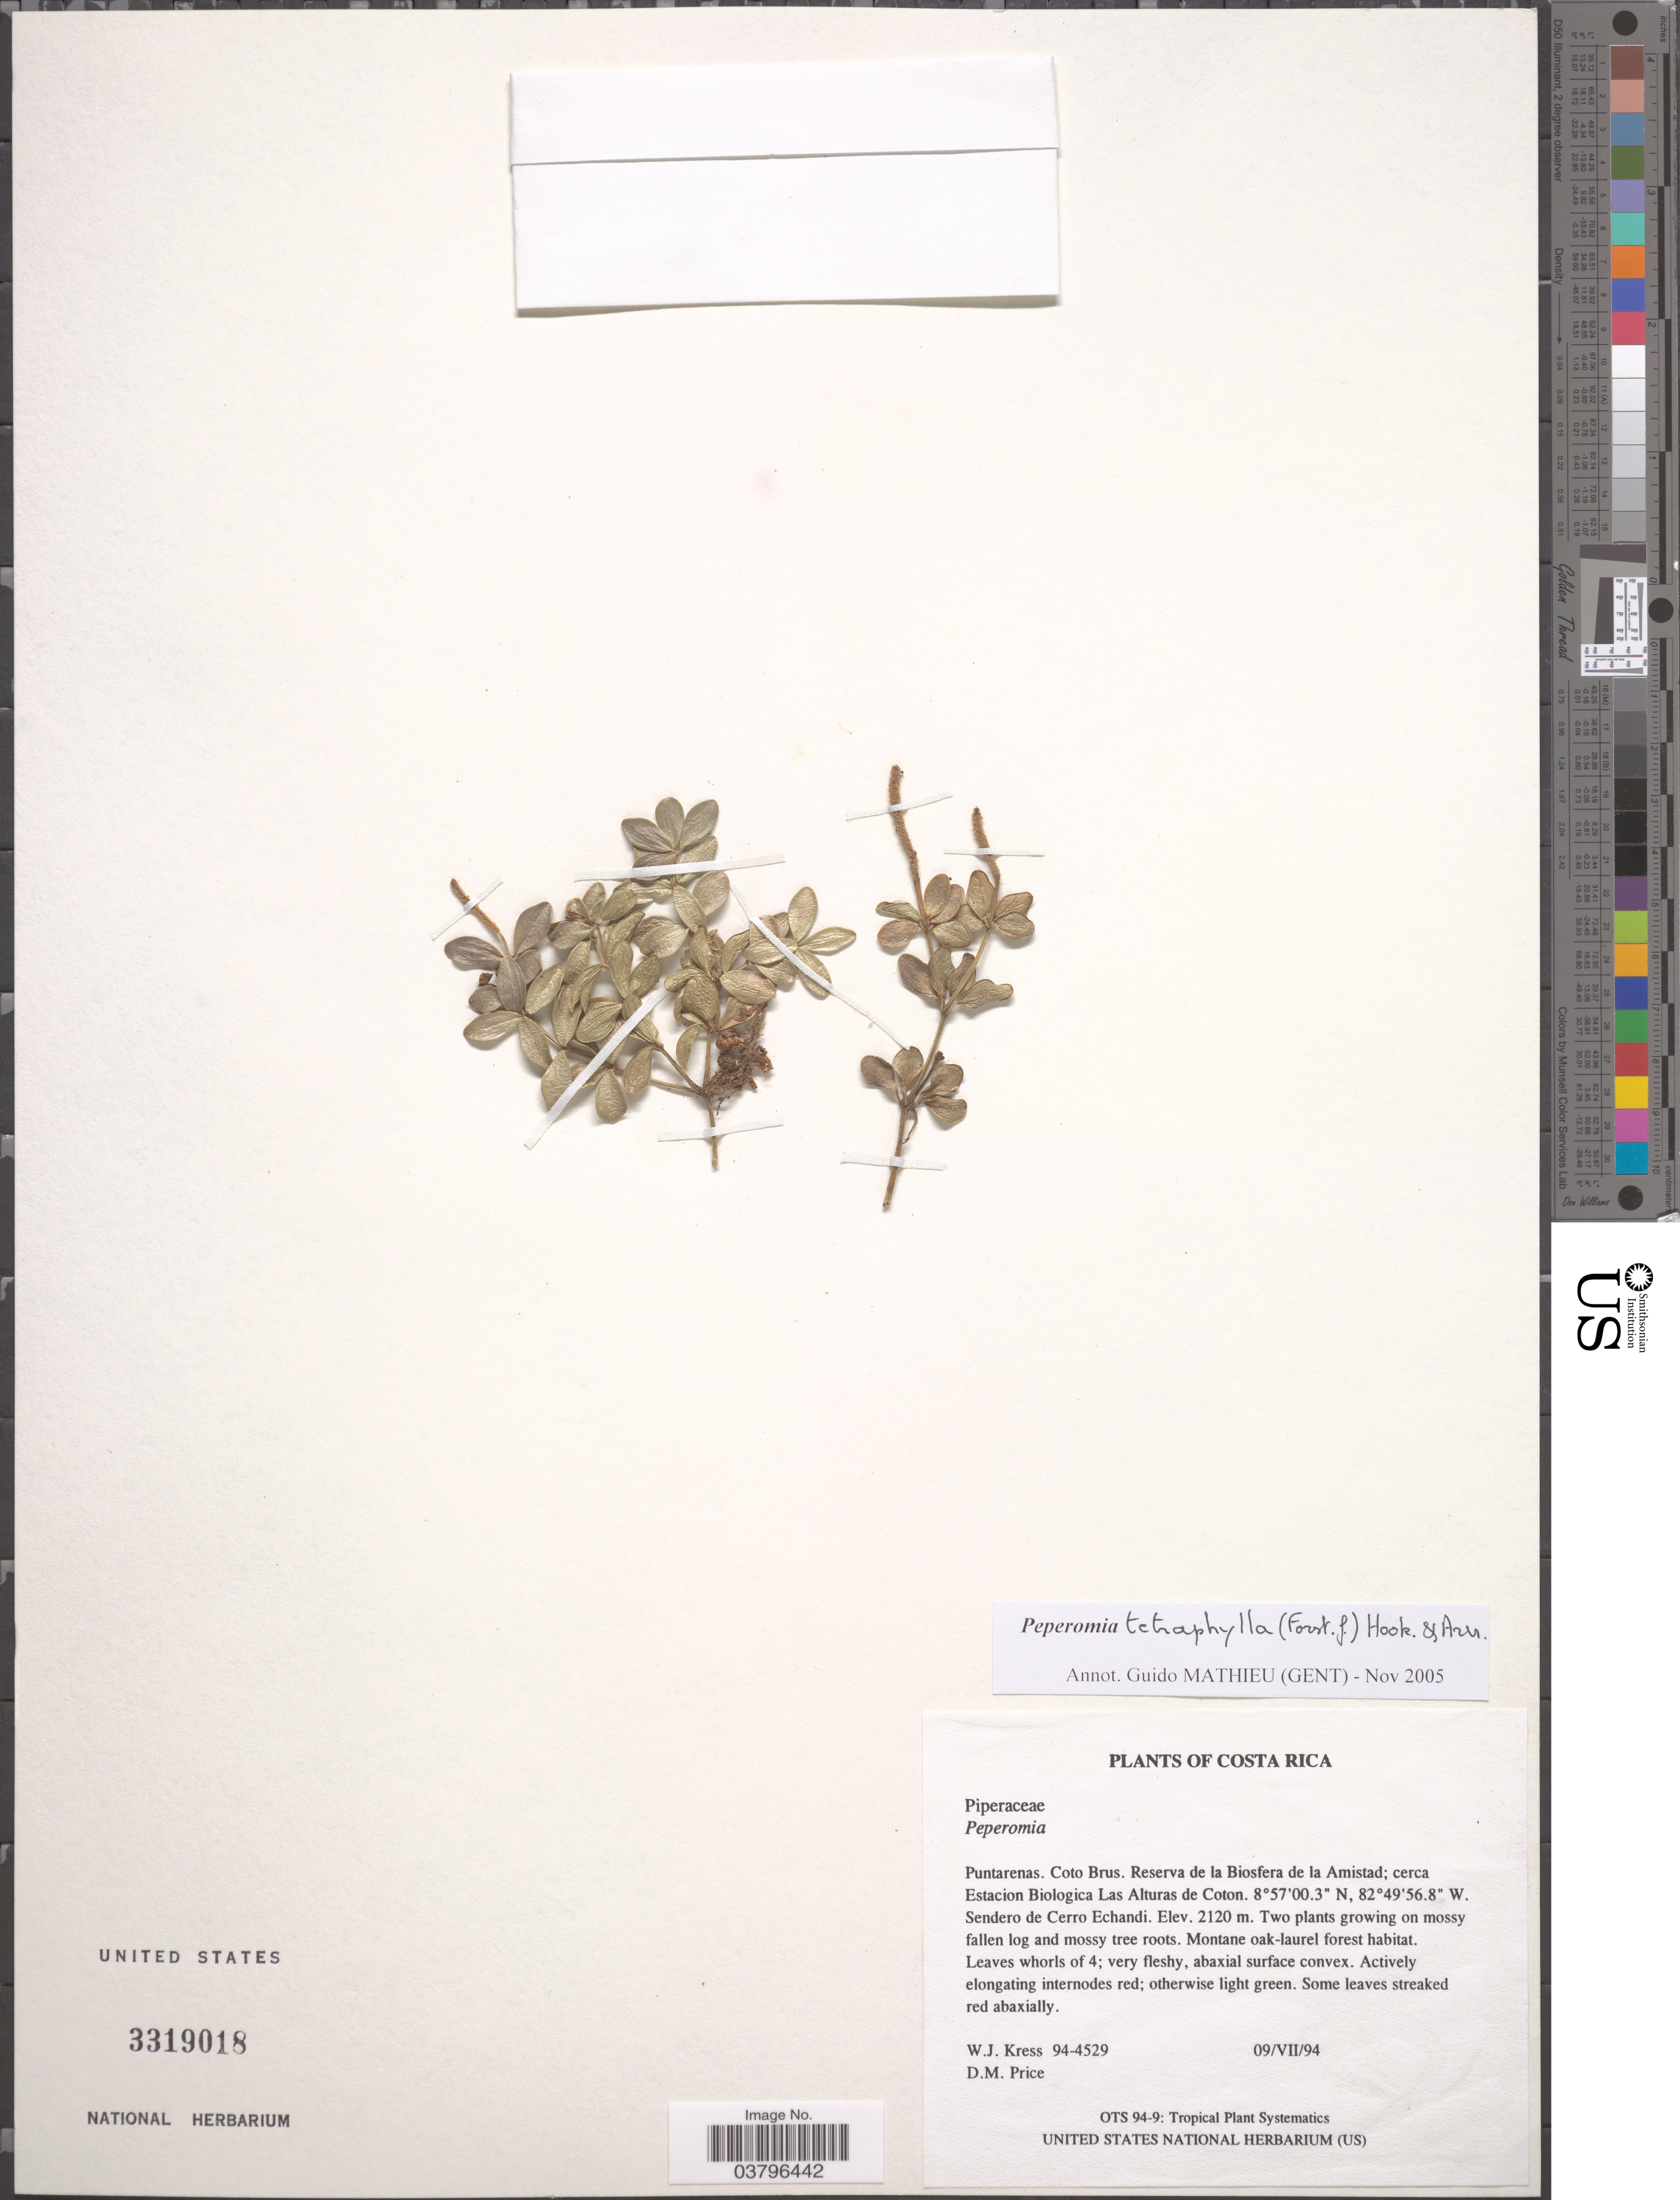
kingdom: Plantae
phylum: Tracheophyta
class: Magnoliopsida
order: Piperales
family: Piperaceae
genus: Peperomia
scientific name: Peperomia tetraphylla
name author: (G. Forst.) Hook. & Arn.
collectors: W. J. Kress & D. M. Price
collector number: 94-4529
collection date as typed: Transcribed d/m/y: 9/7/94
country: Costa Rica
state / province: Puntarenas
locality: Coto Brus. Reserva de la Biosfera de la Amistad; cerca Estacion Biologica Las Alturas de Coton. Sendero de Cerro Echandi.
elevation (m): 2120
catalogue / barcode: US 3319018